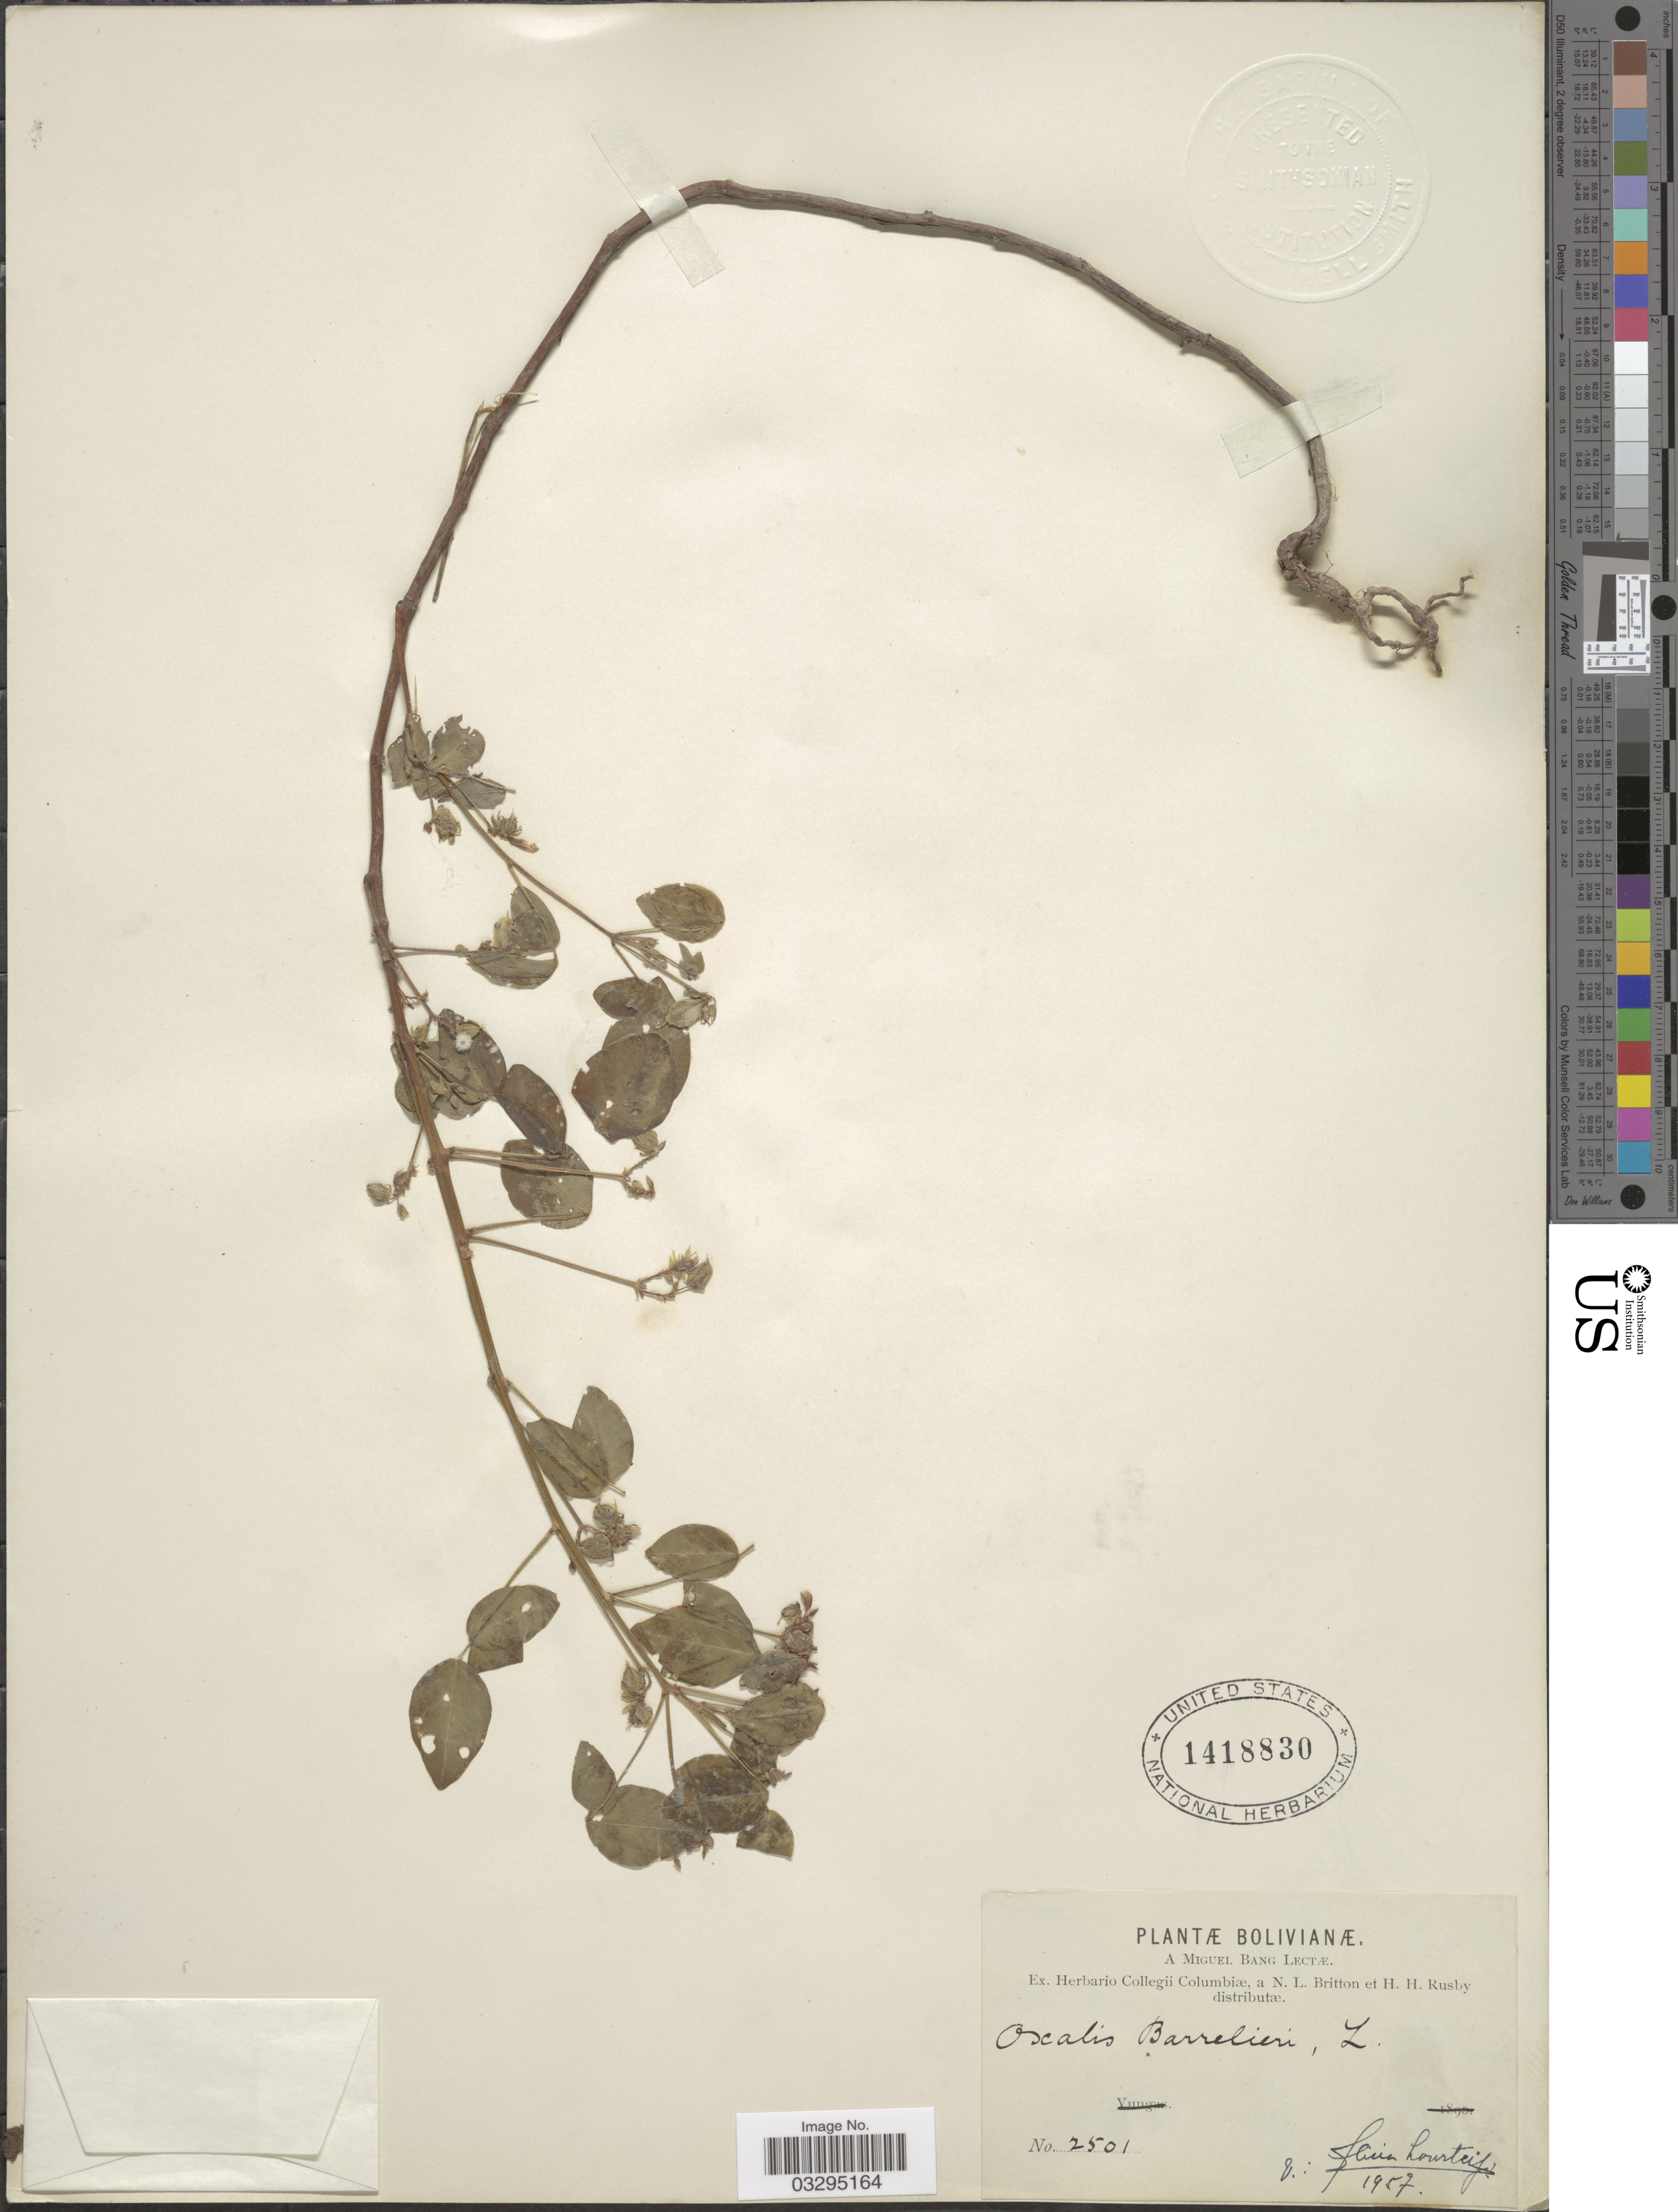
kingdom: Plantae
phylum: Tracheophyta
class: Magnoliopsida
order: Oxalidales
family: Oxalidaceae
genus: Oxalis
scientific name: Oxalis barrelieri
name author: L.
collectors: M. Bang & A. Lourteig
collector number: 2501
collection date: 1957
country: Bolivia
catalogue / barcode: US 1418830